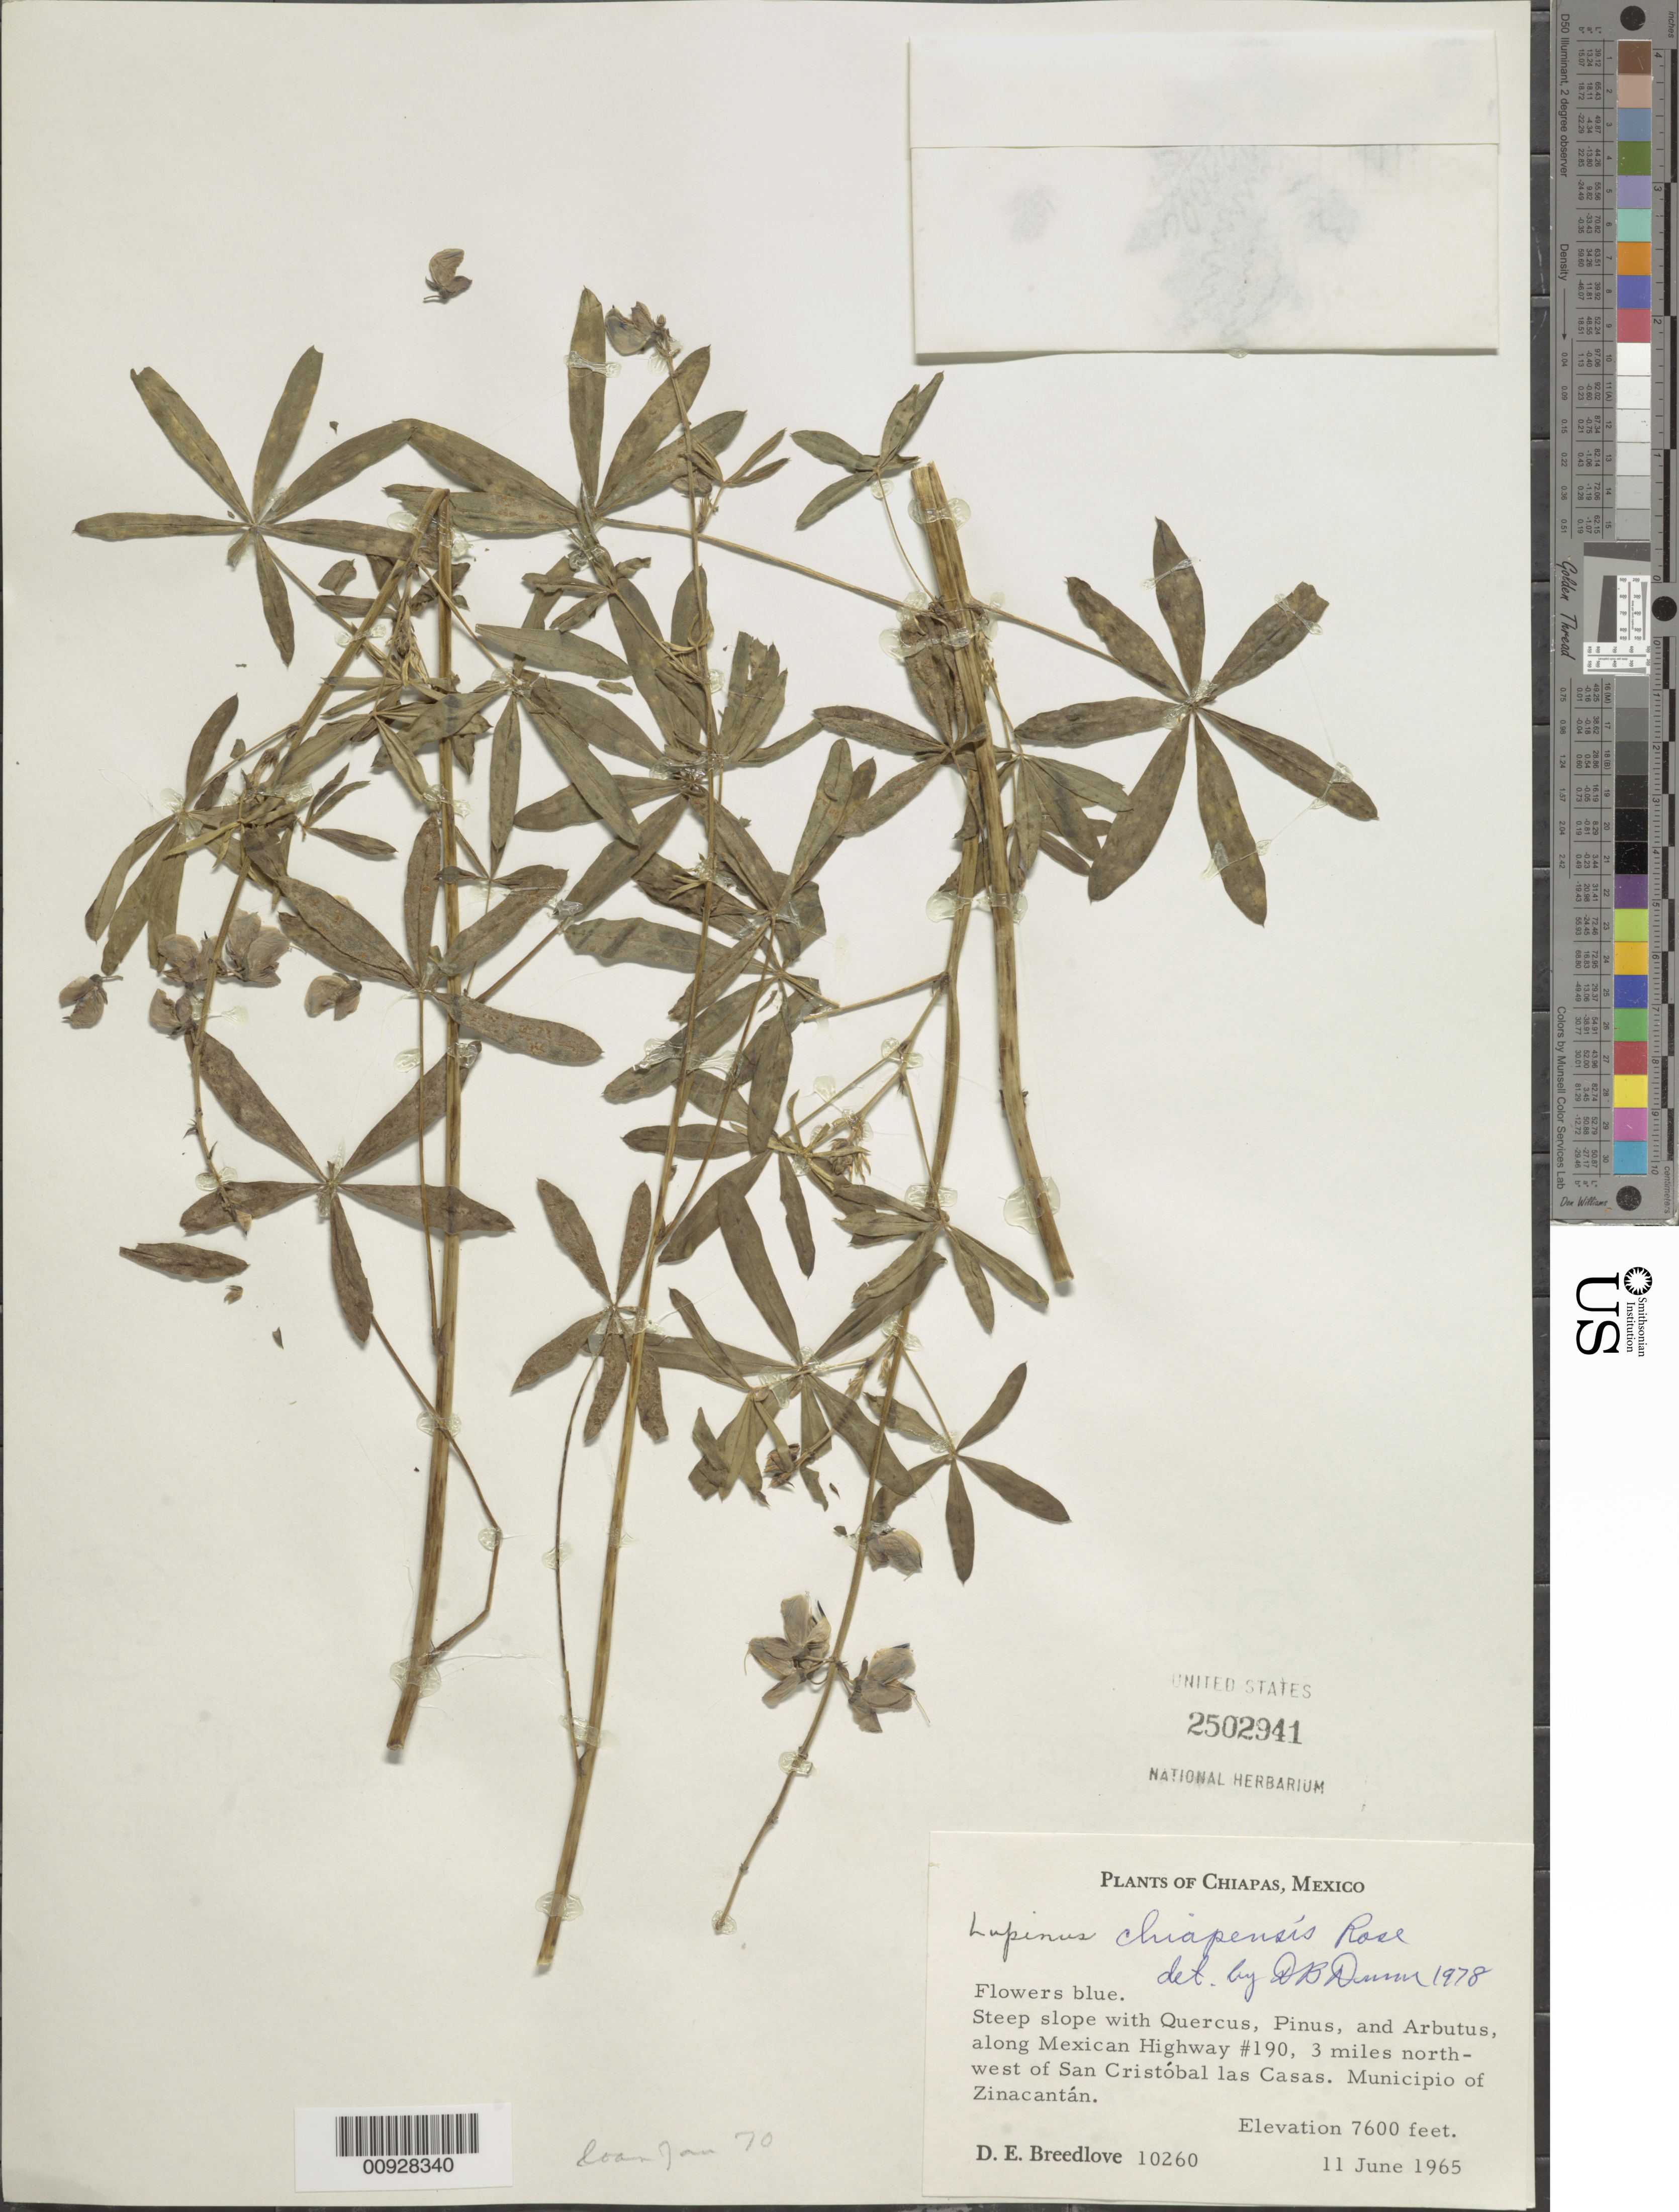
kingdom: Plantae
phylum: Tracheophyta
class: Magnoliopsida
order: Fabales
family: Fabaceae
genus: Lupinus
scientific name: Lupinus chiapensis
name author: Rose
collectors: D. E. Breedlove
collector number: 10260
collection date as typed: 11 Jun 1965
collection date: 1965-06-11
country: Mexico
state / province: Chiapas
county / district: Zinacantán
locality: Along Mexican Highway #190, 3 miles north-west of San Cristóbal las Casas. Municipio of Zinacantán, Chiapas.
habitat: Steep slope with Quercus, Pinus, and Arbutus.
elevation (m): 2316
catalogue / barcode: US 2502941